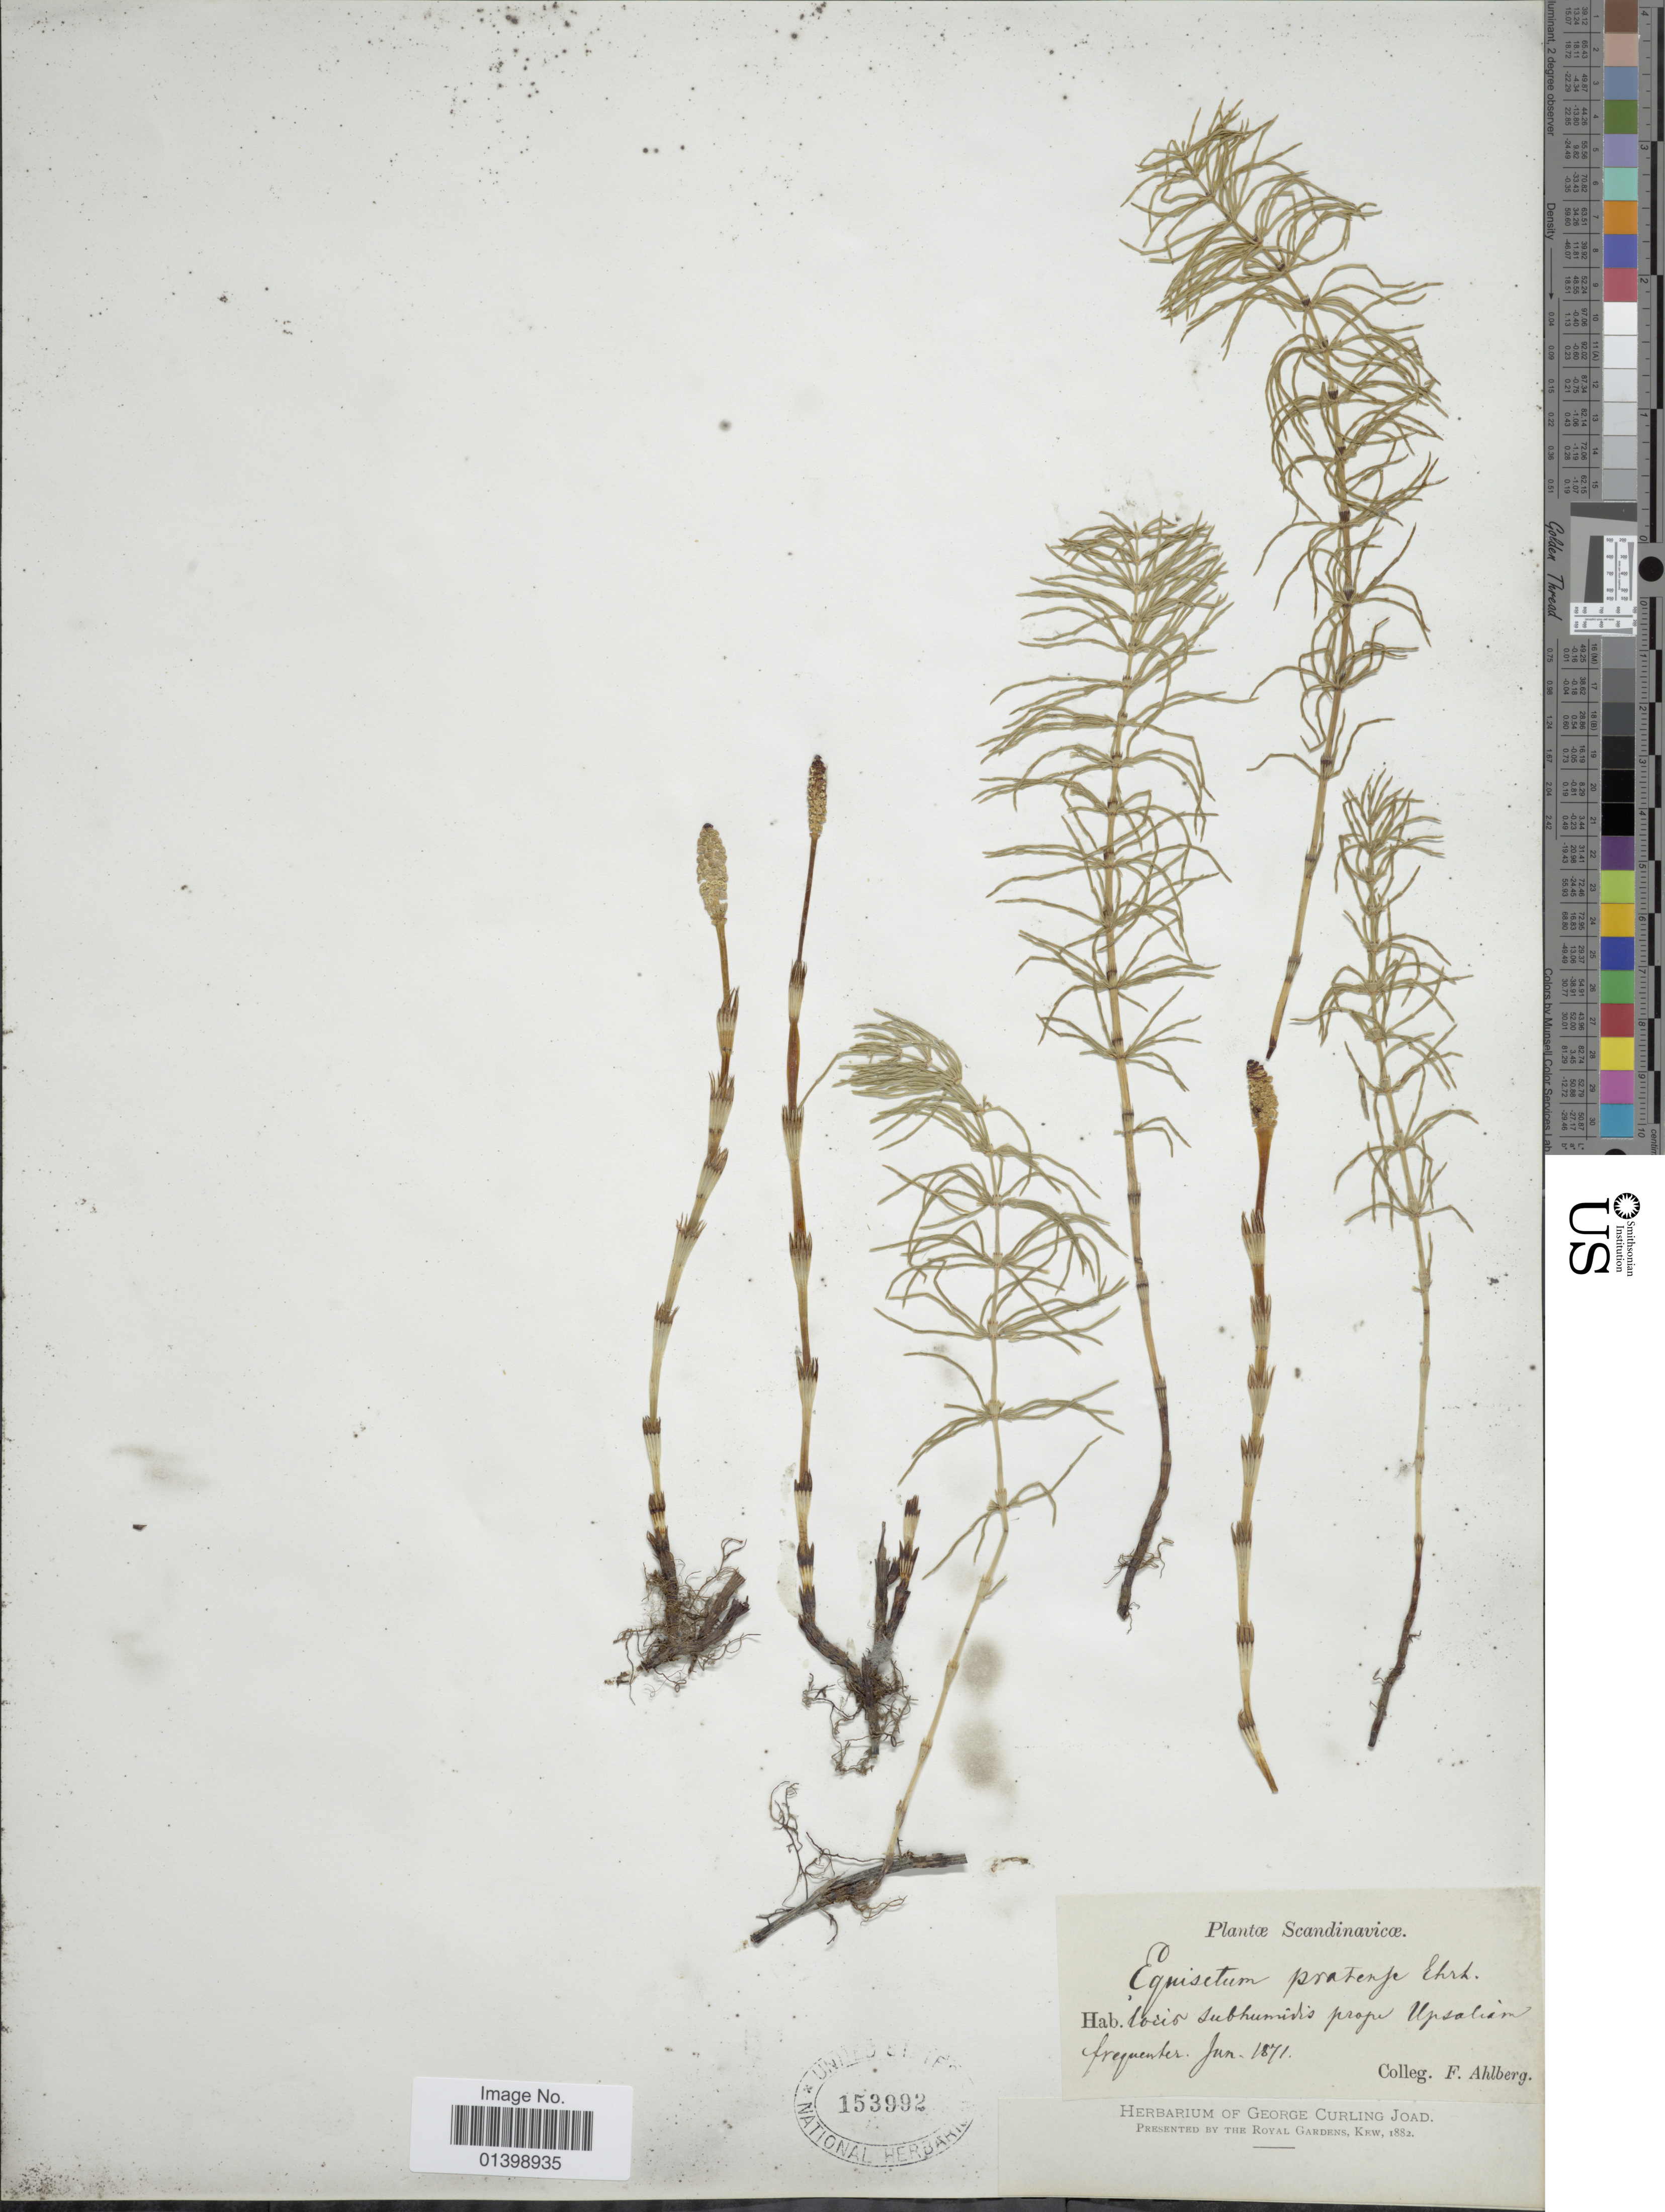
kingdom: Plantae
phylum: Tracheophyta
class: Polypodiopsida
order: Equisetales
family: Equisetaceae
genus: Equisetum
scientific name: Equisetum pratense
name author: Ehrh.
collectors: F. Ahlberg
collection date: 1871-06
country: Sweden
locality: Scandinavicæ, locis subhumidis prope Upsalia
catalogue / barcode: US 153992